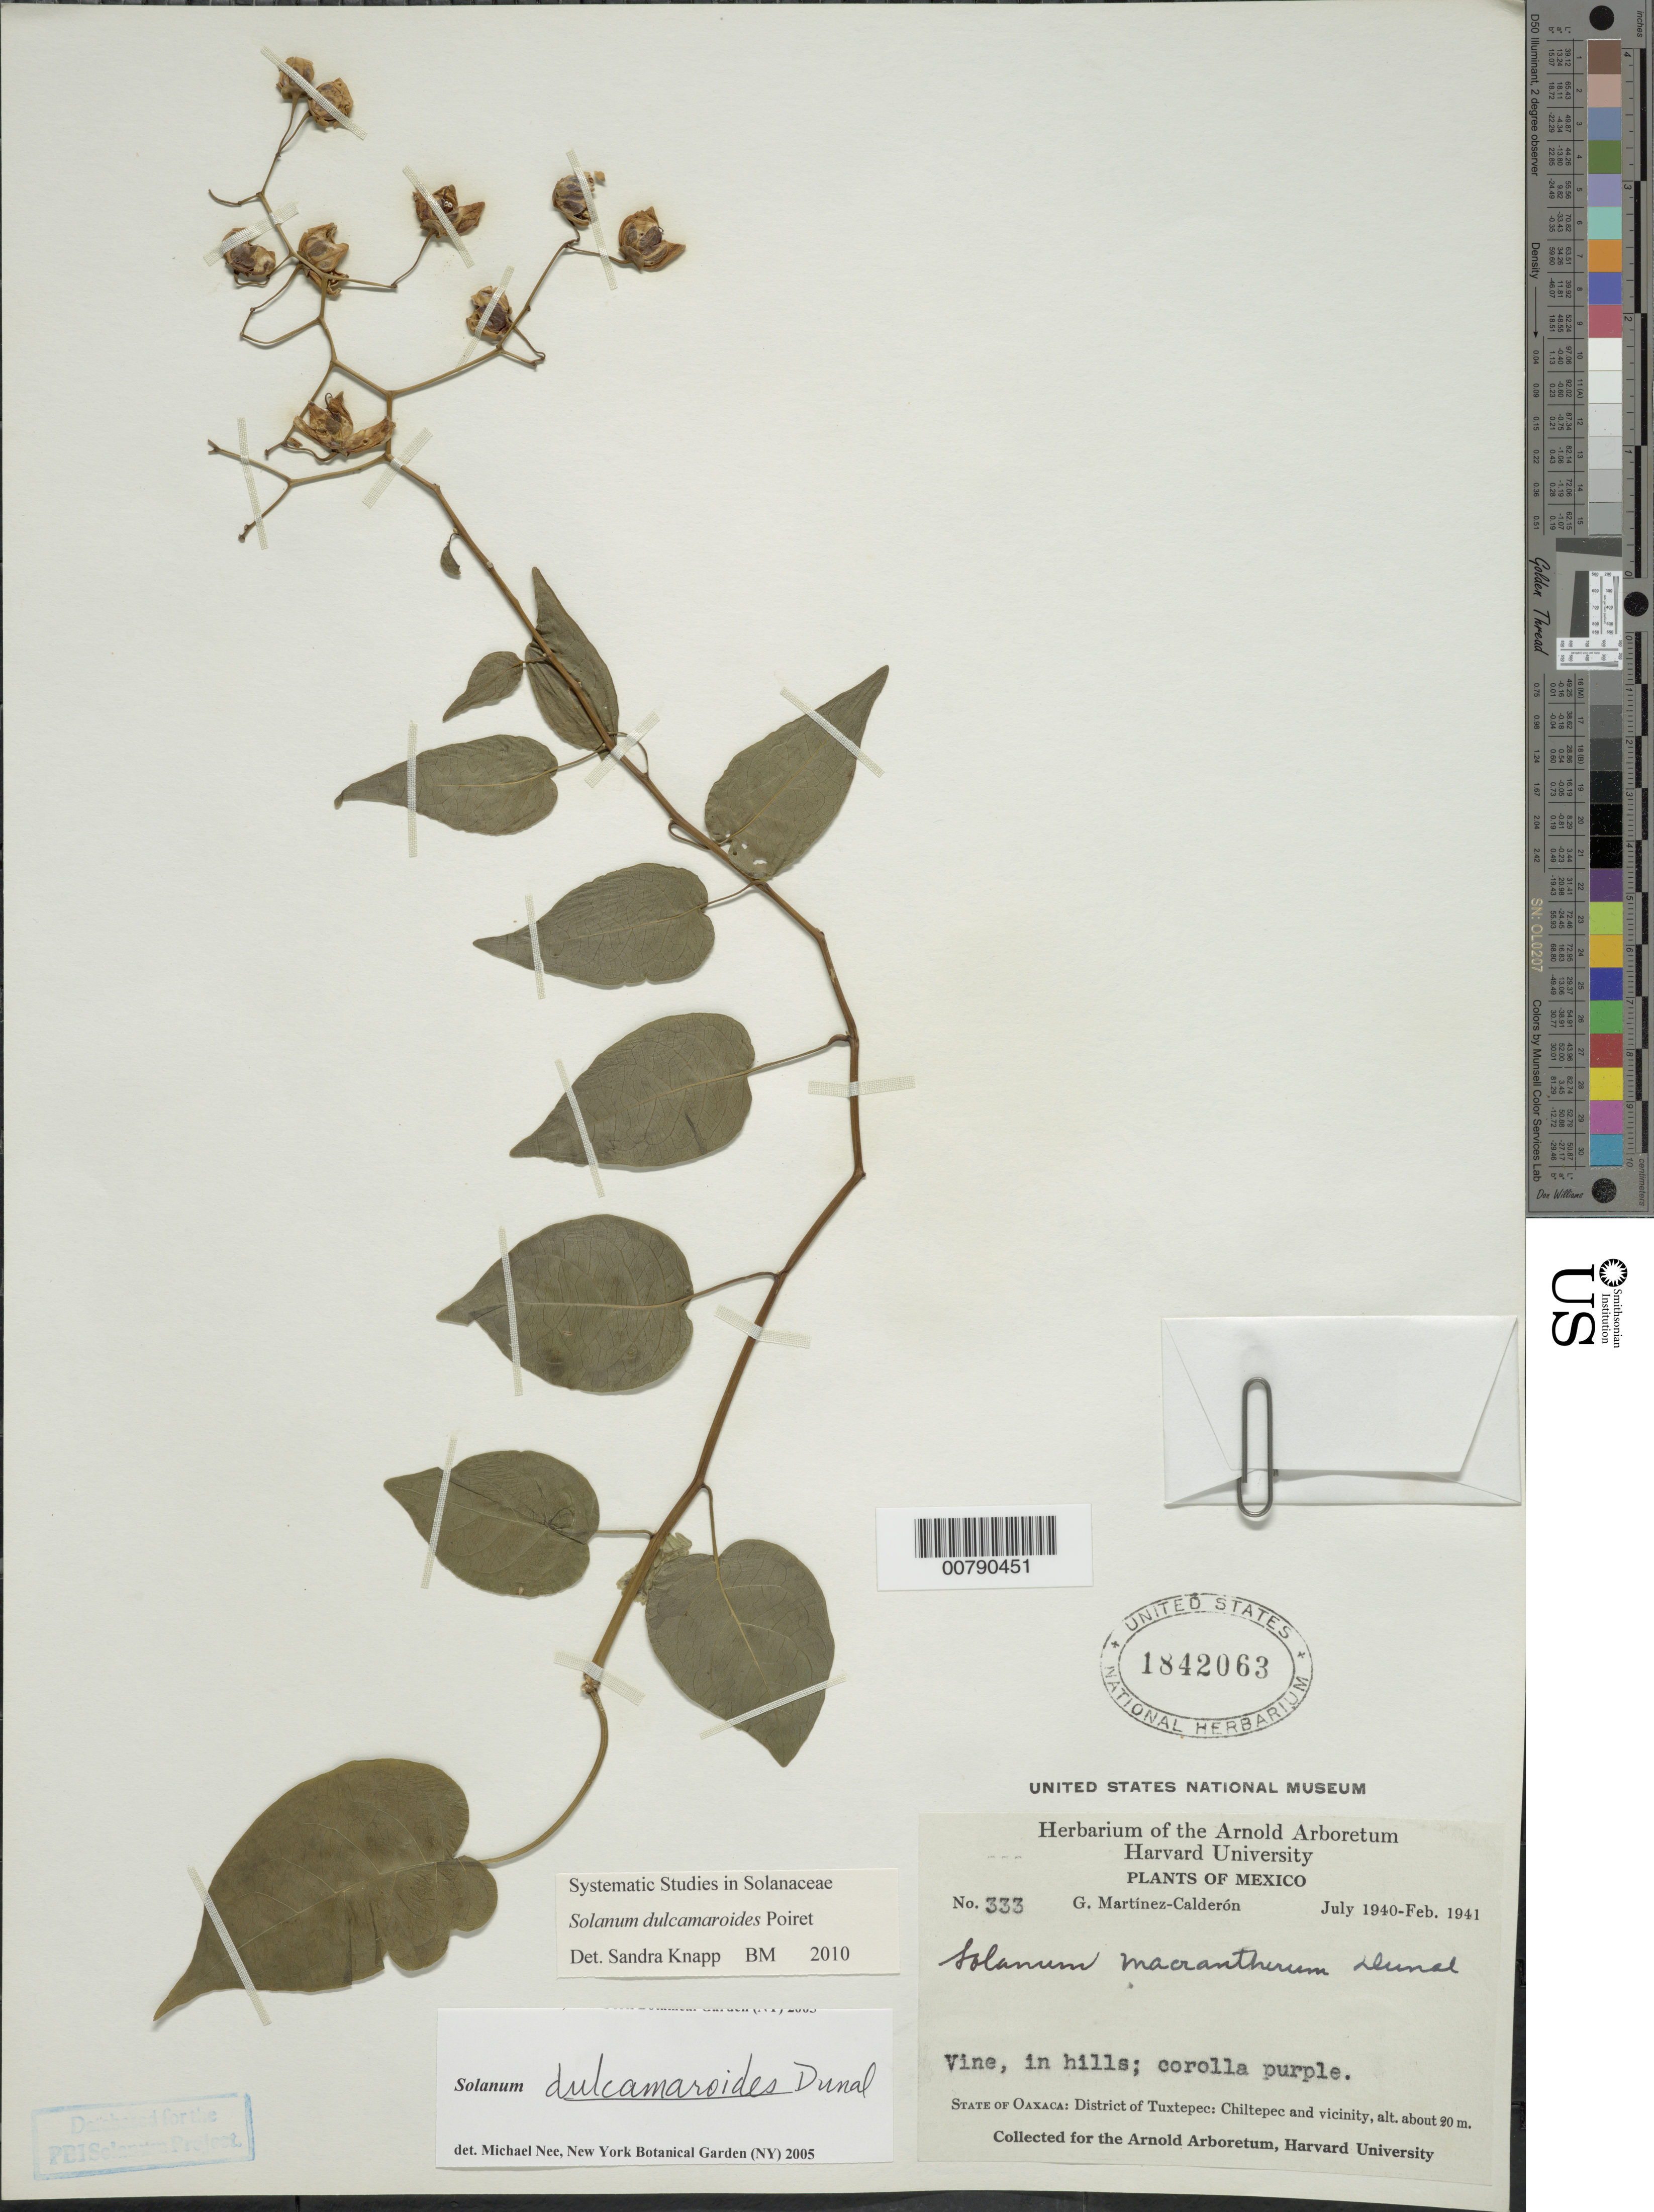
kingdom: Plantae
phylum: Tracheophyta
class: Magnoliopsida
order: Solanales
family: Solanaceae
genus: Solanum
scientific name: Solanum dulcamaroides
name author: Dunal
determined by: Knapp, S. D.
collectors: G. Martínez Calderón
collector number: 333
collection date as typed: Jul 1940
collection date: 1940-07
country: Mexico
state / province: Oaxaca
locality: and vicinity, Dto. Tuxtepec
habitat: in hills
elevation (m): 20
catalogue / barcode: US 1842063